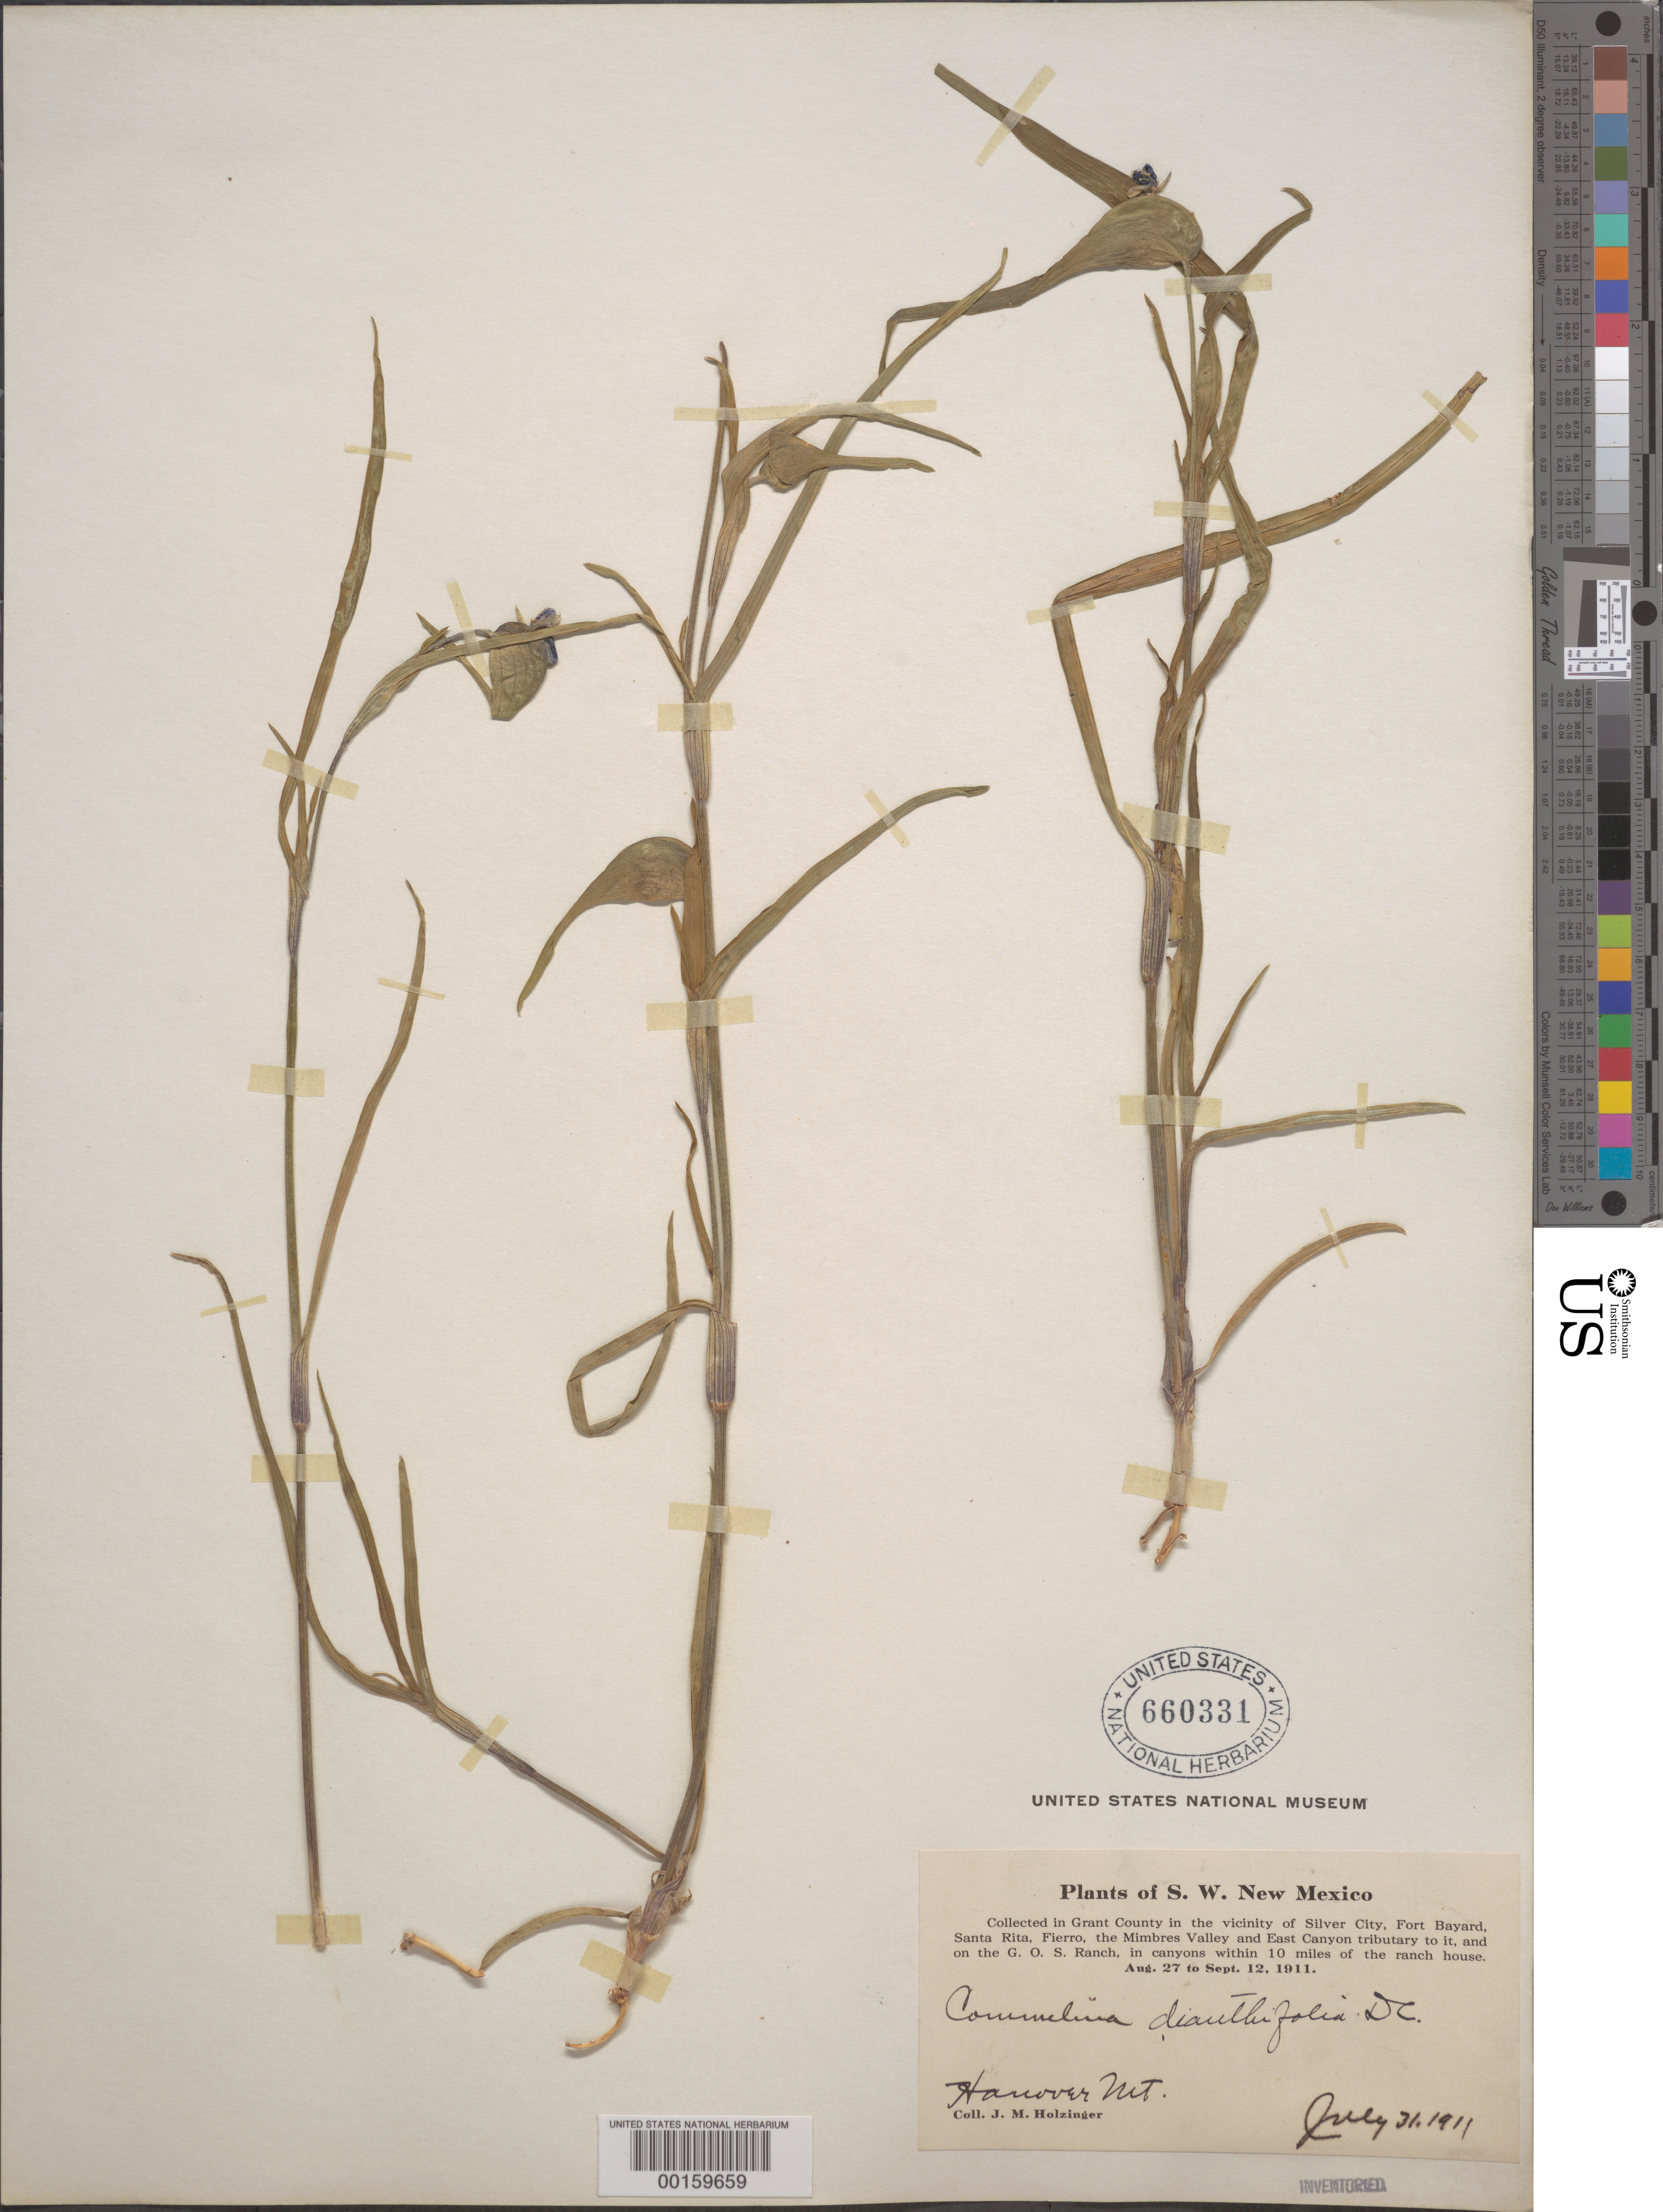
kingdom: Plantae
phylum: Tracheophyta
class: Liliopsida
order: Commelinales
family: Commelinaceae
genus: Commelina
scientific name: Commelina dianthifolia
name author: Redouté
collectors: J. M. Holzinger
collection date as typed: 31 Jul 1911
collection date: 1911-07-31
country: United States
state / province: New Mexico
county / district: Grant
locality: Hanover mt.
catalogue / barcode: US 660331